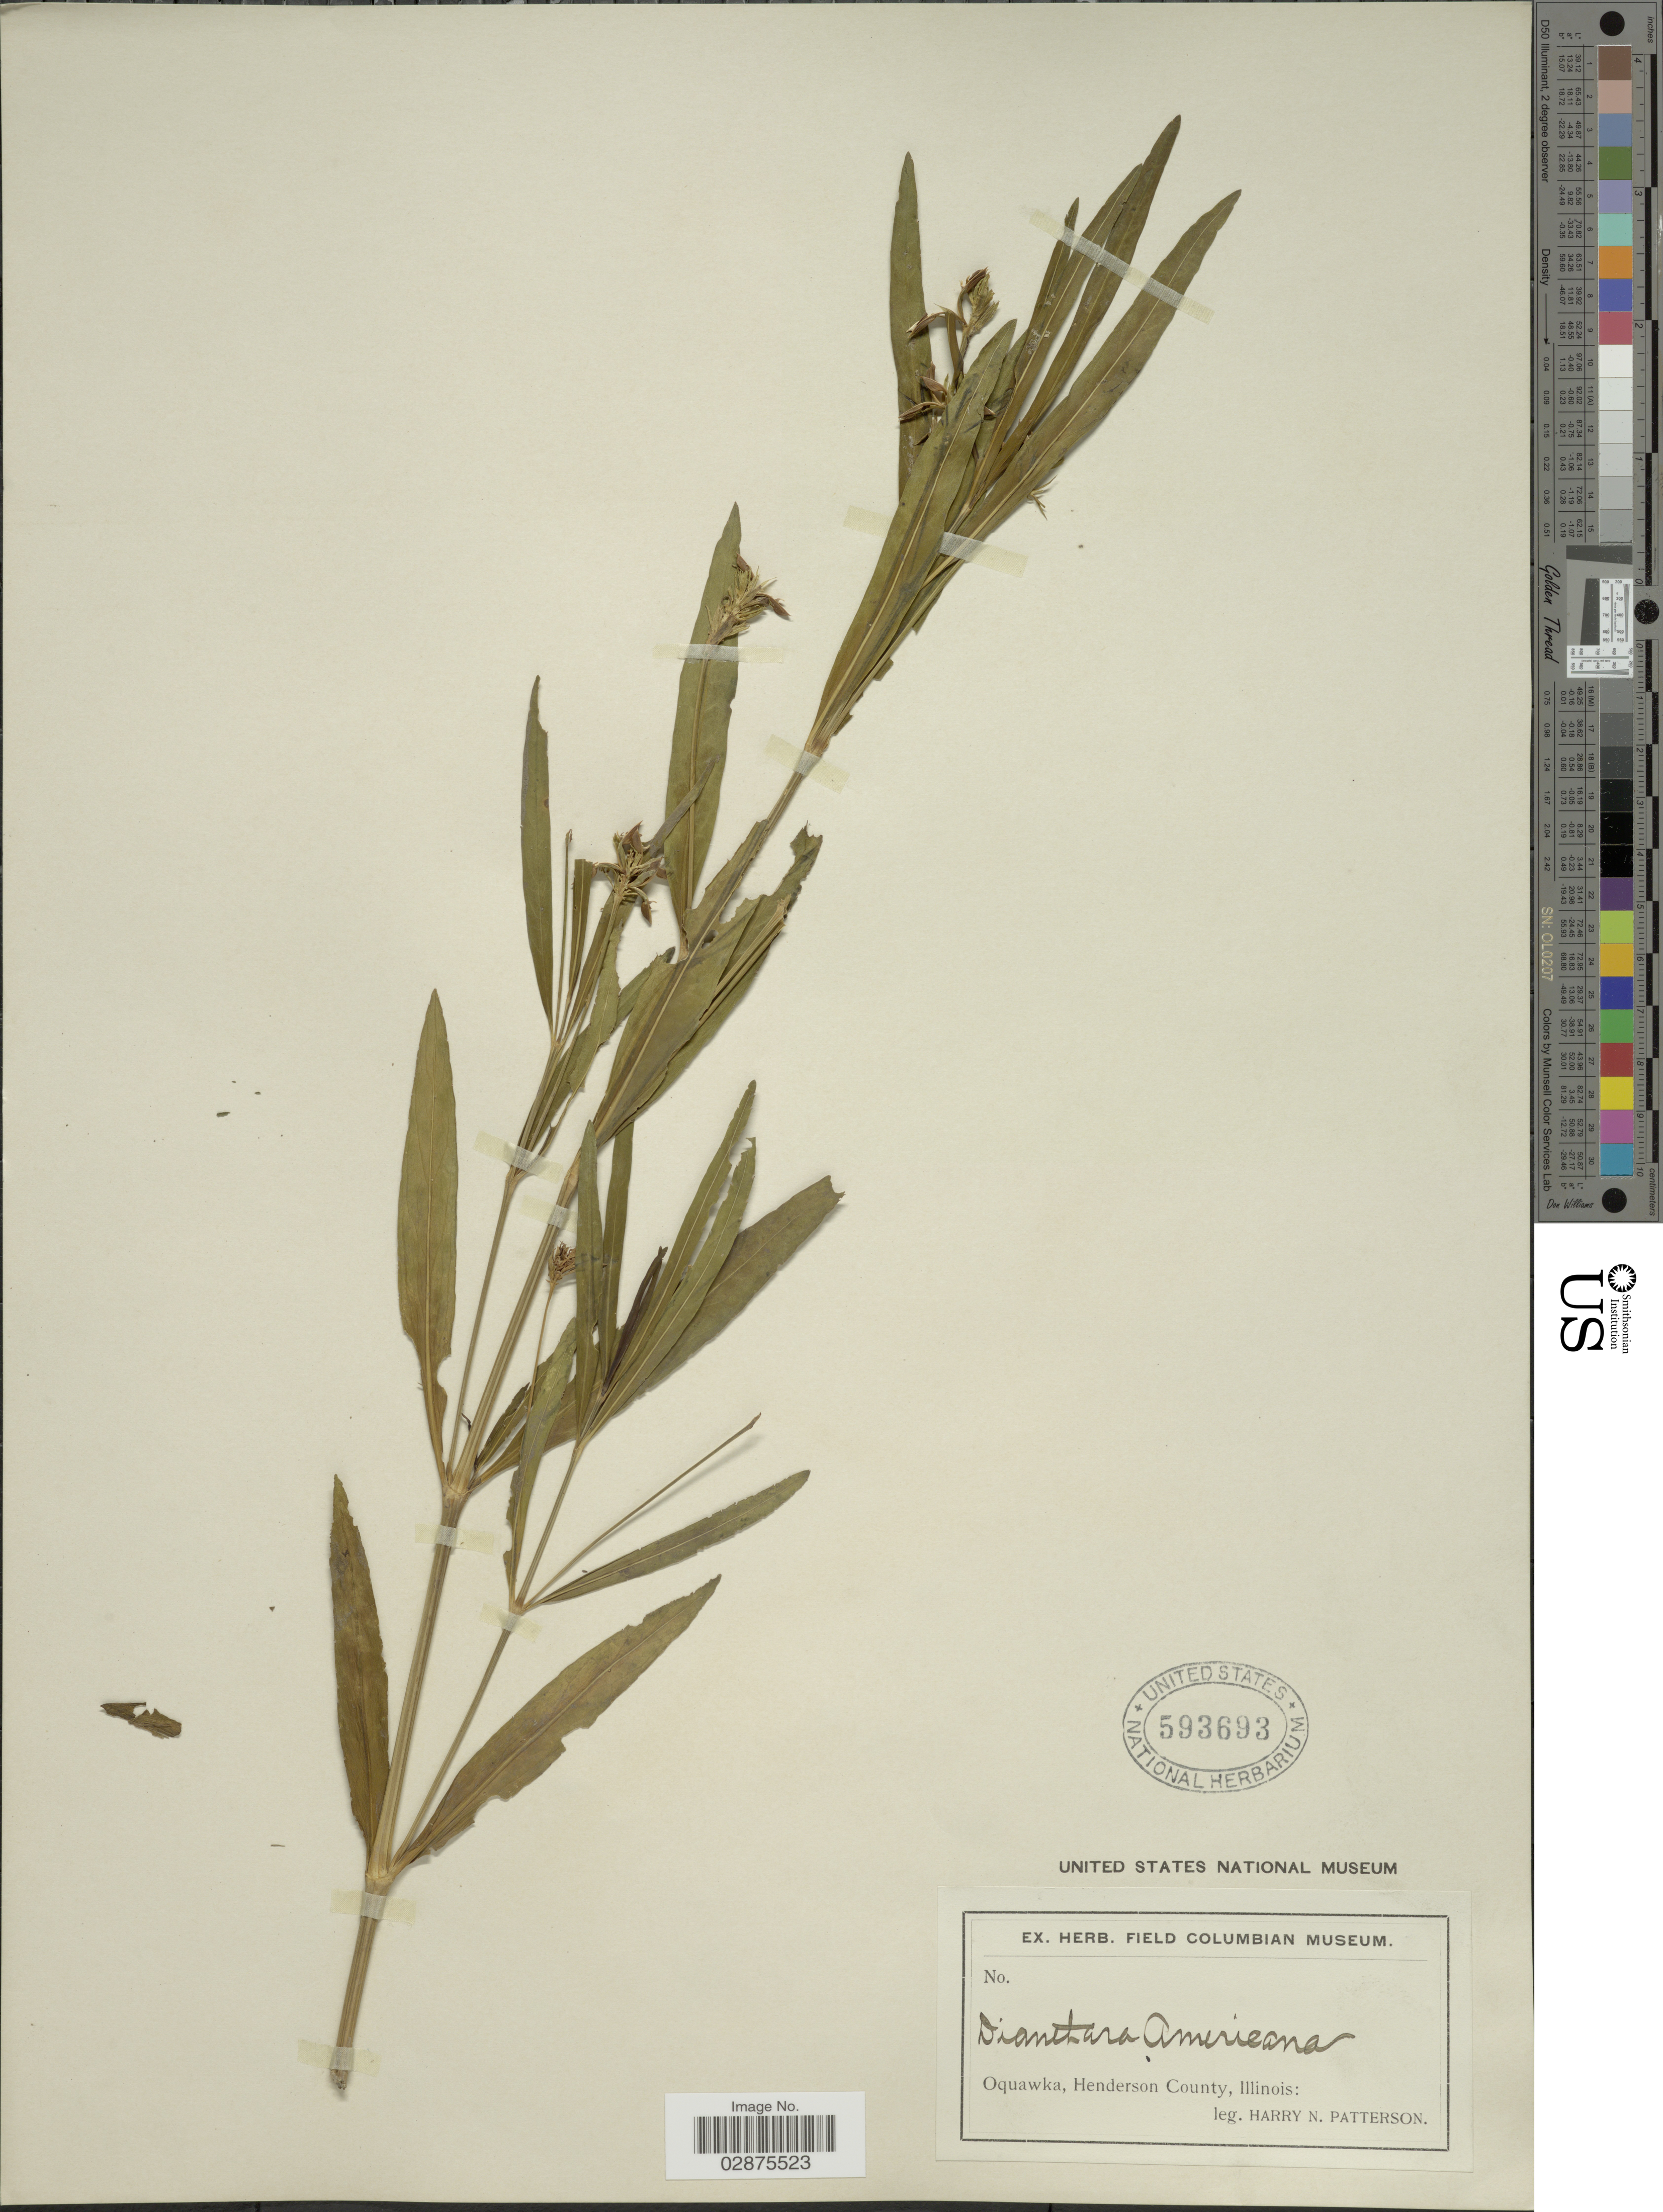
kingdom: Plantae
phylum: Tracheophyta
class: Magnoliopsida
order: Lamiales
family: Acanthaceae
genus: Justicia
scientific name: Justicia americana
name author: (L.) Vahl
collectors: H. N. Patterson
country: United States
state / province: Illinois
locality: Oquawka, Henderson County.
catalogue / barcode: US 593693